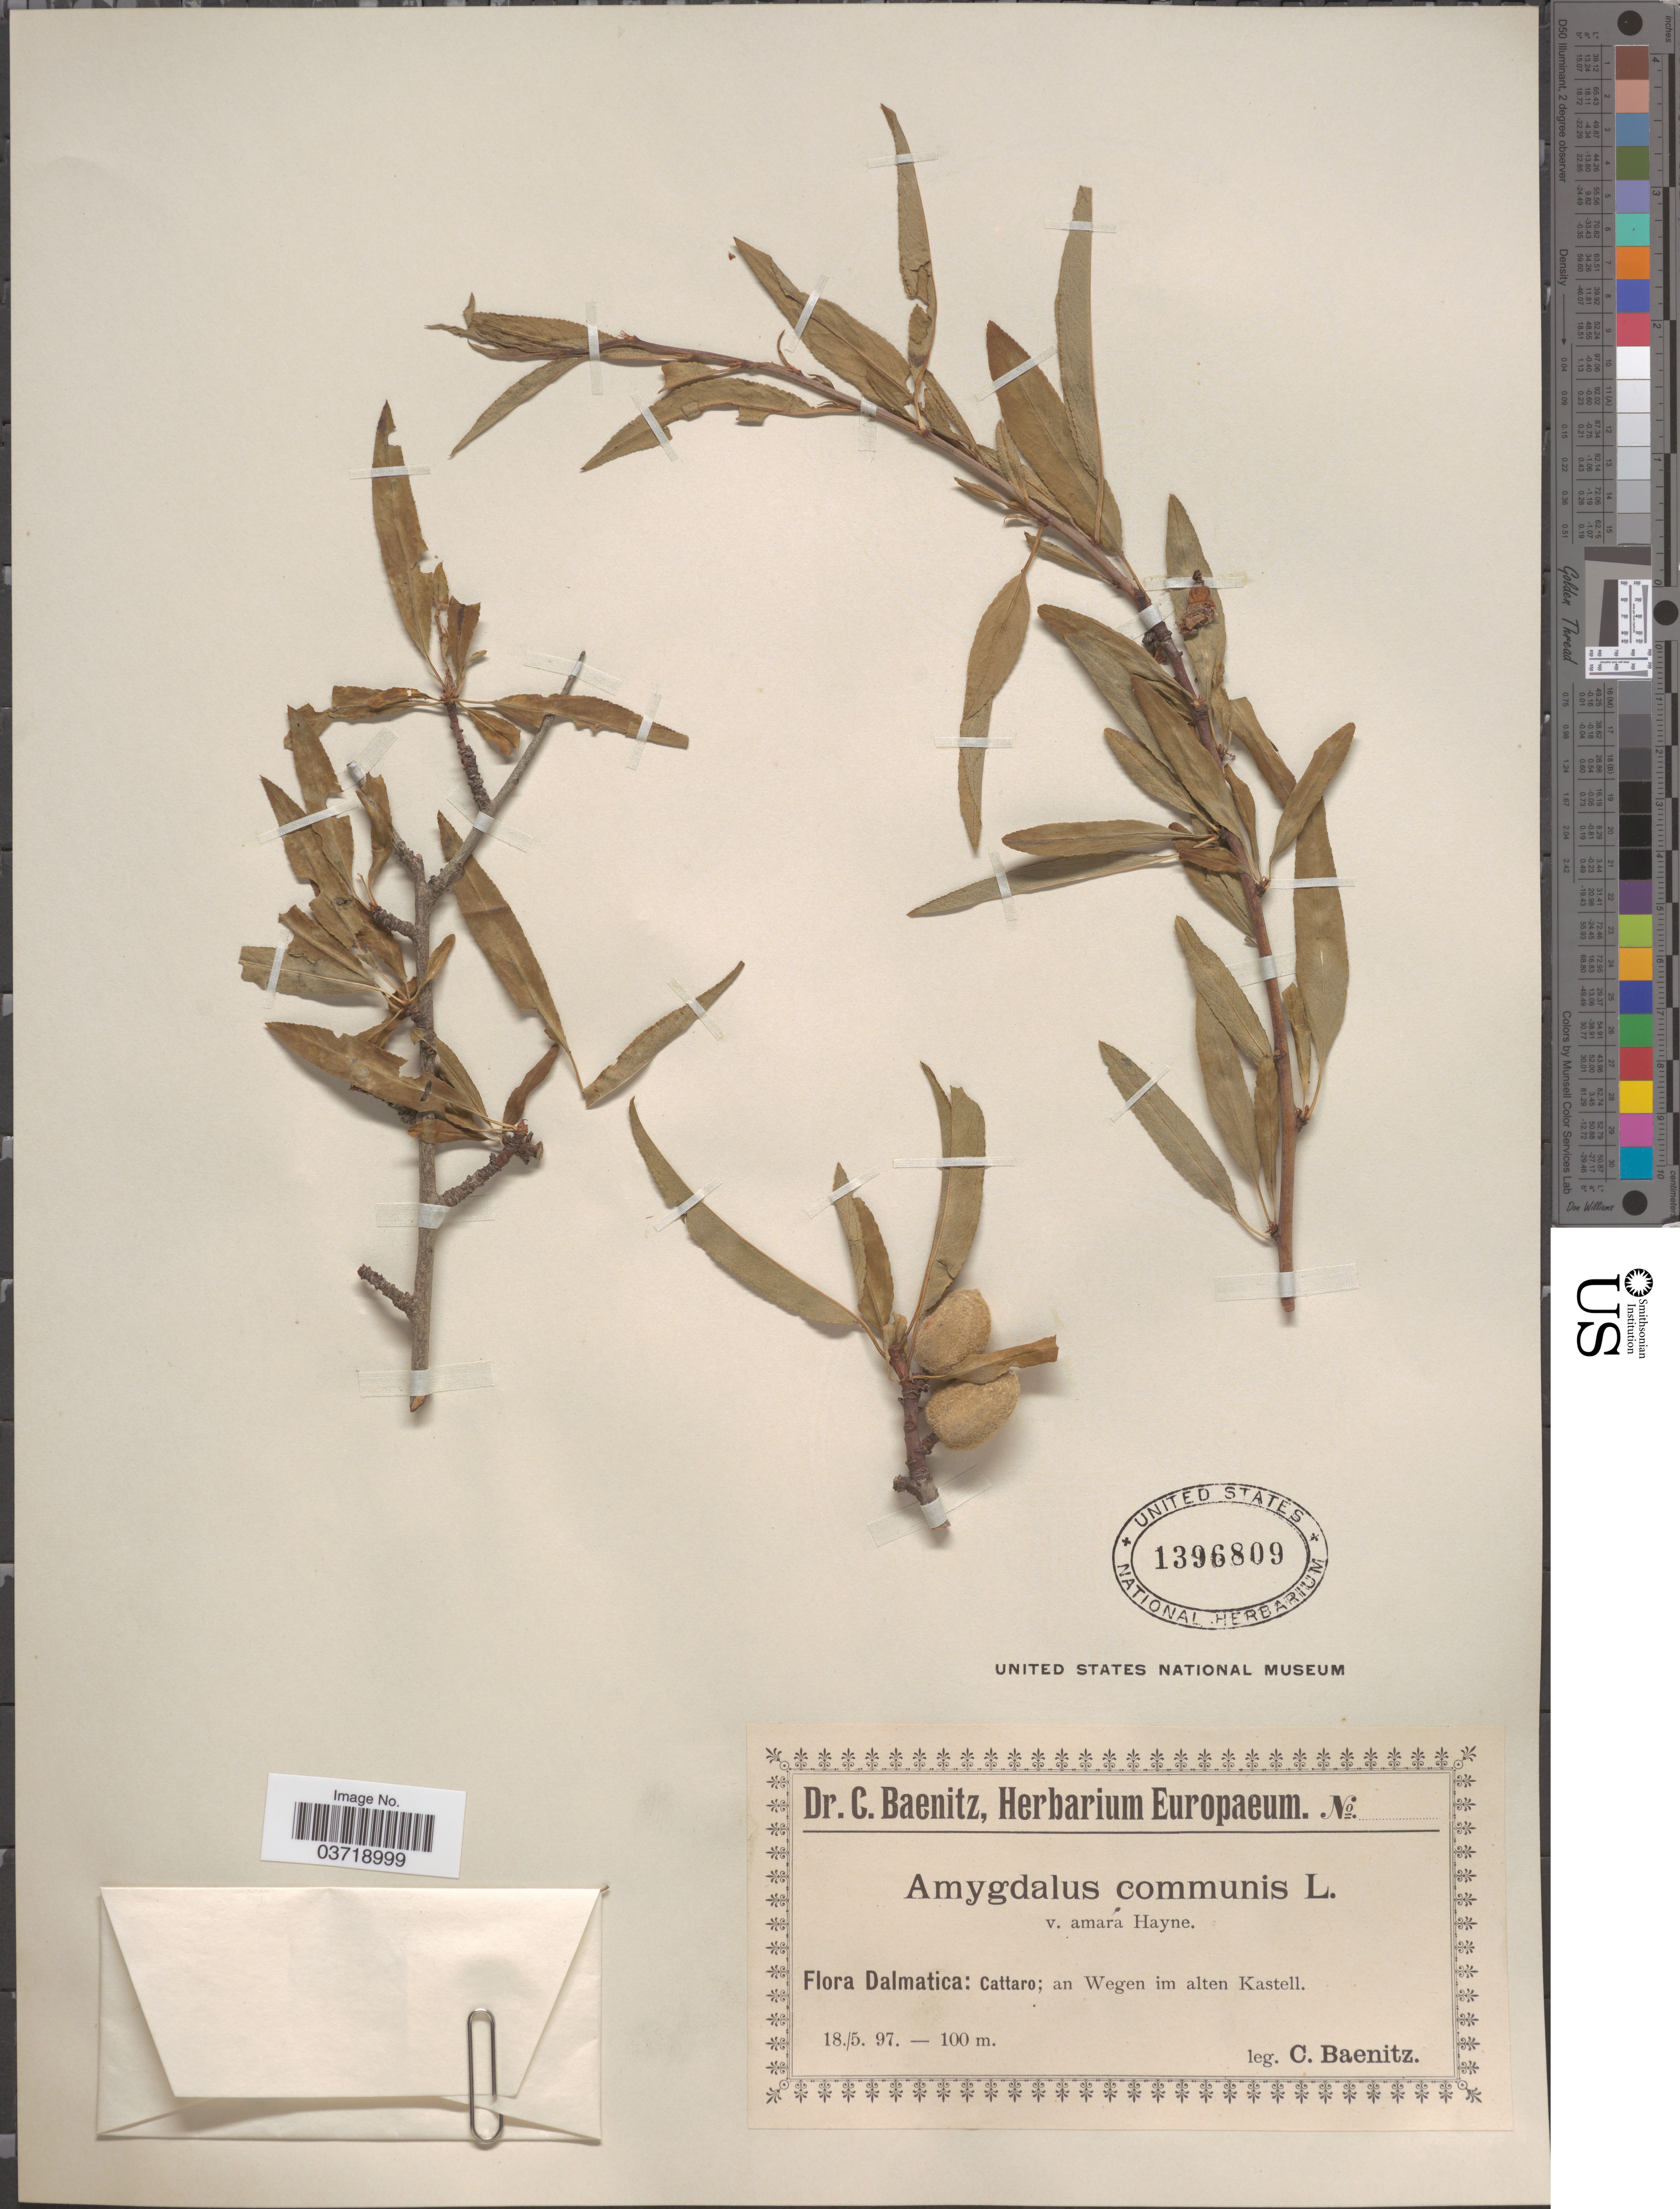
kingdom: Plantae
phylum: Tracheophyta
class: Magnoliopsida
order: Rosales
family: Rosaceae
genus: Prunus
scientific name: Prunus amygdalus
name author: Batsch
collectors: C. G. Baenitz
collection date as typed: Transcribed d/m/y: 18/5/97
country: Croatia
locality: Dalmatica: Cattaro; an Wegen im alten Kastell.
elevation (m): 100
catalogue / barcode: US 1396809